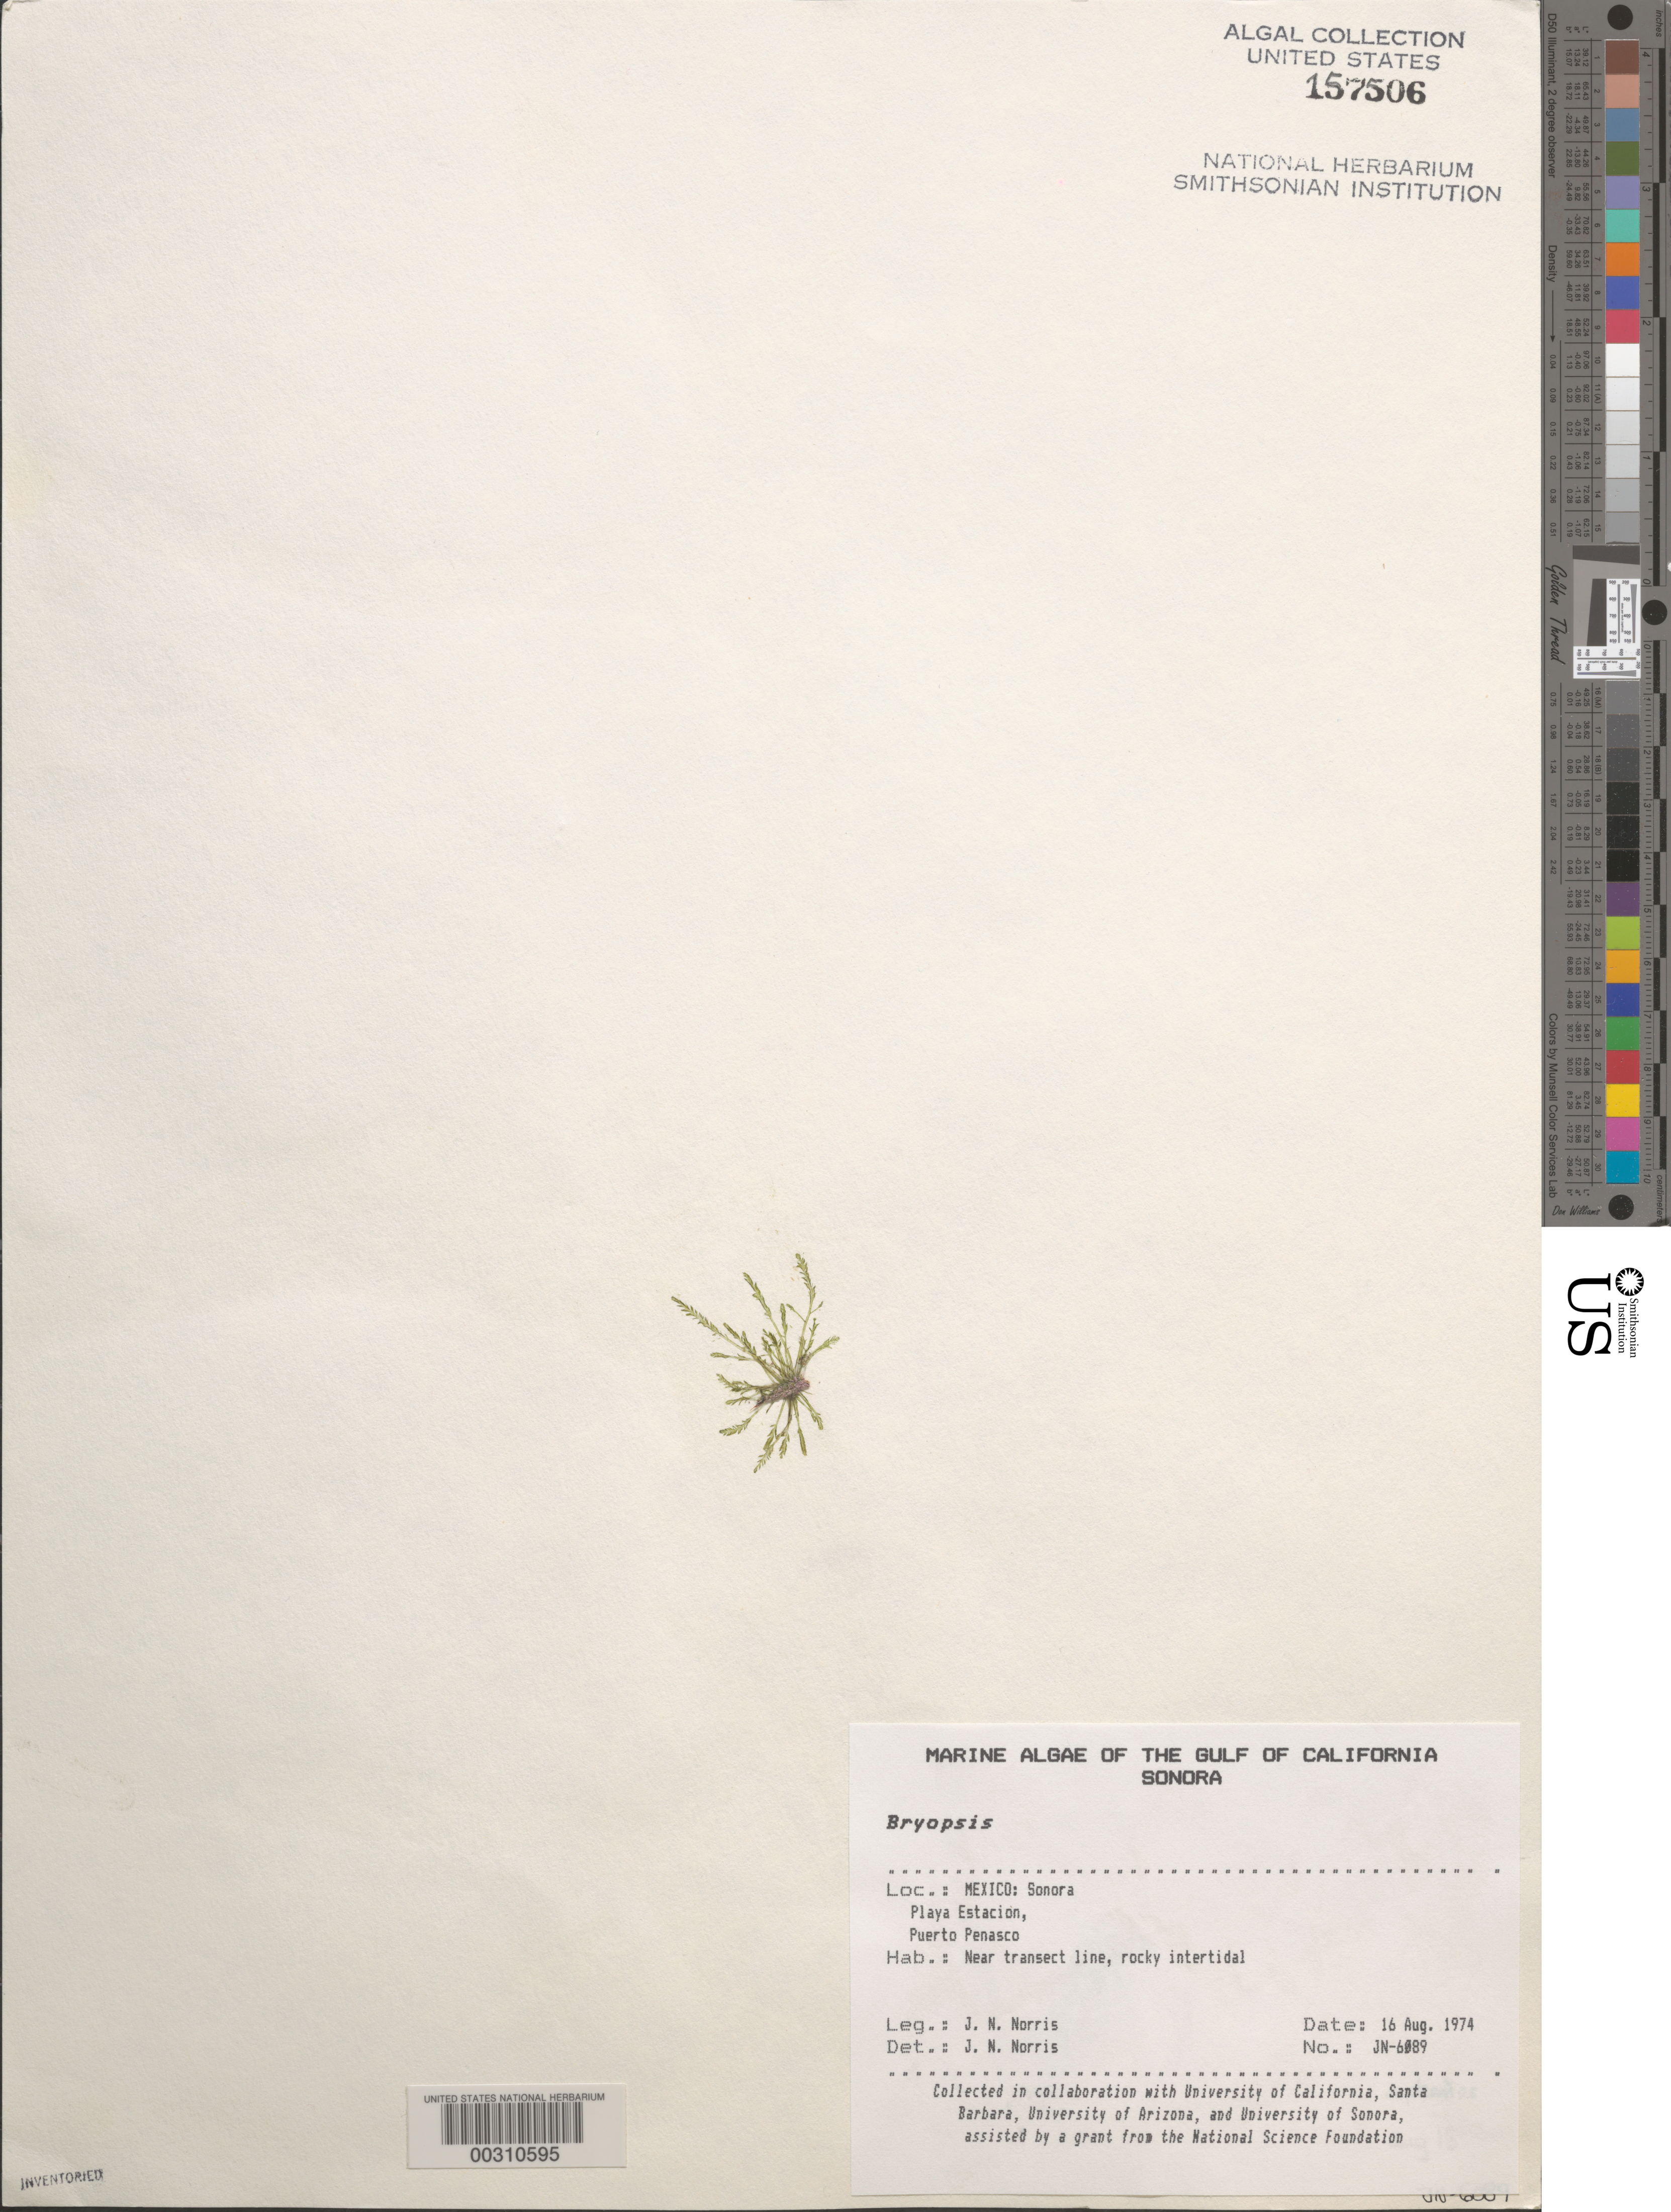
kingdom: Plantae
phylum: Chlorophyta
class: Ulvophyceae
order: Bryopsidales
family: Bryopsidaceae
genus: Bryopsis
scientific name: Bryopsis sp.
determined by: Norris, James N.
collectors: J. N. Norris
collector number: JN-6089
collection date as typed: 16 Aug 1974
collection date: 1974-08-16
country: Mexico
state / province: Sonora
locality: Playa Estacion, Puerto Penasco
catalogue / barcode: US 157506